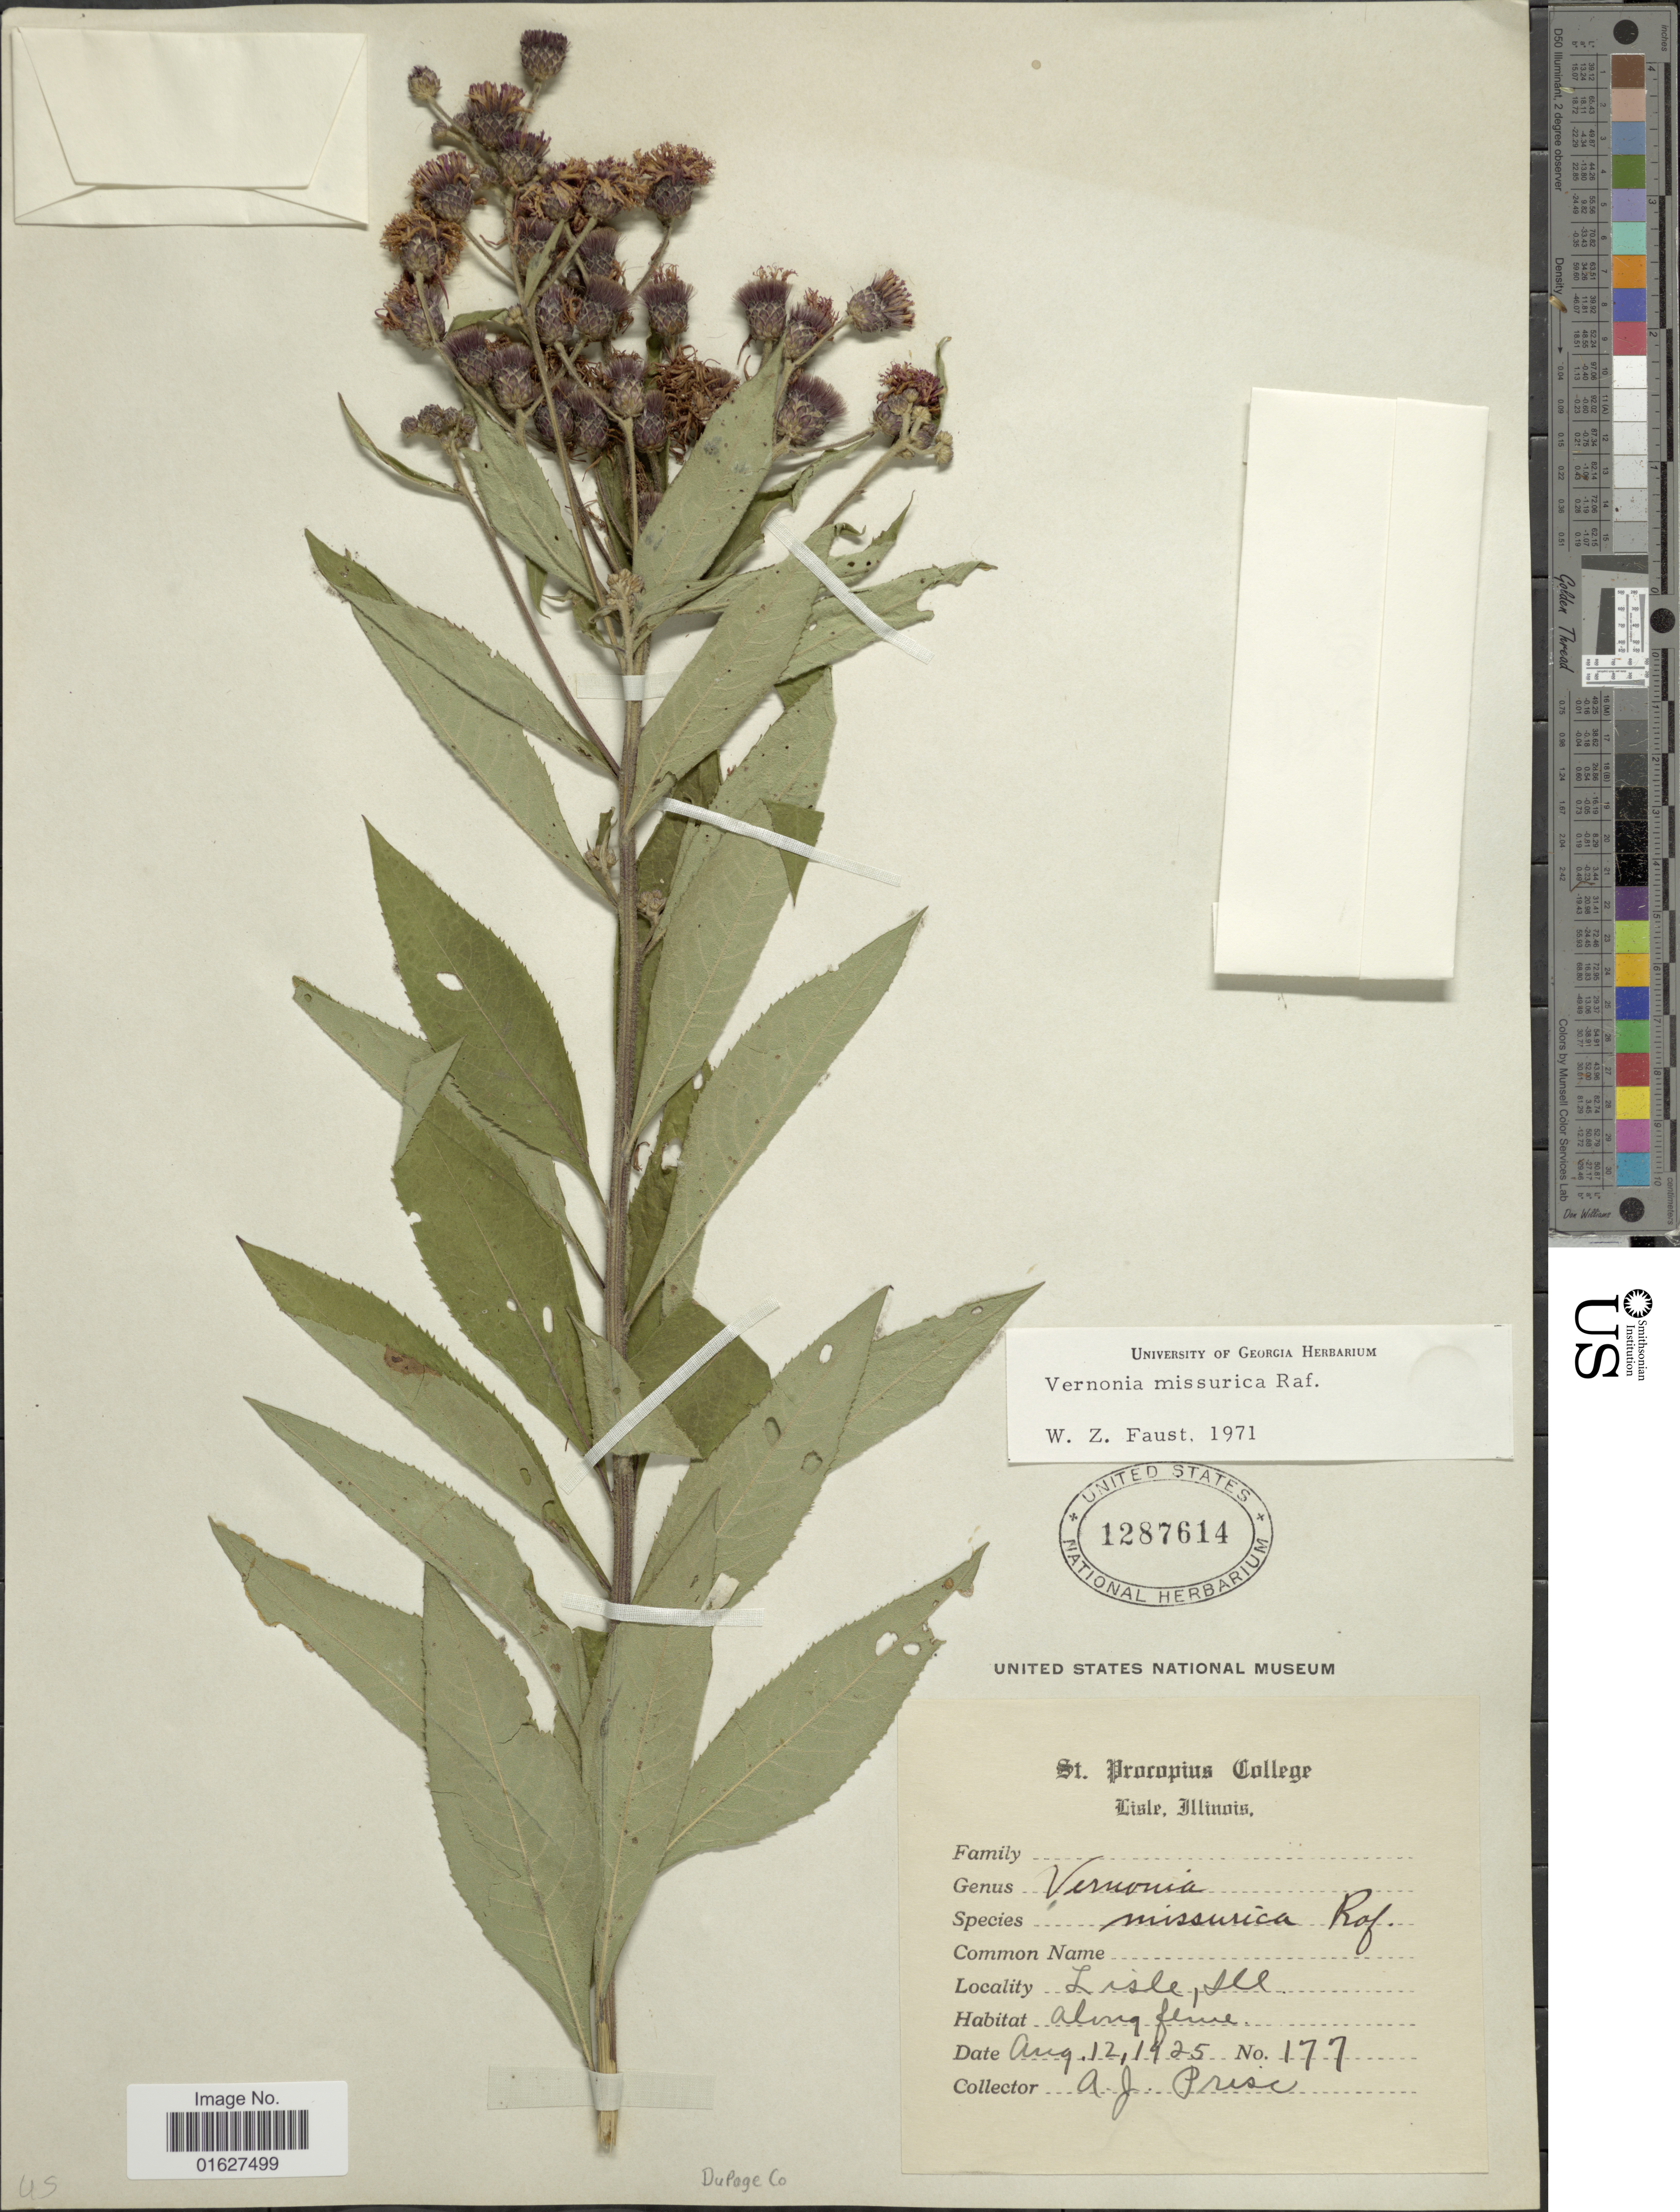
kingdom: Plantae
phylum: Tracheophyta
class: Magnoliopsida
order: Asterales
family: Asteraceae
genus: Vernonia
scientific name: Vernonia missurica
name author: Raf.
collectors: A. J. Prisc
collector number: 177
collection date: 1925-08-12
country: United States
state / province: Illinois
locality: Lisle.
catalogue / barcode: US 1287614